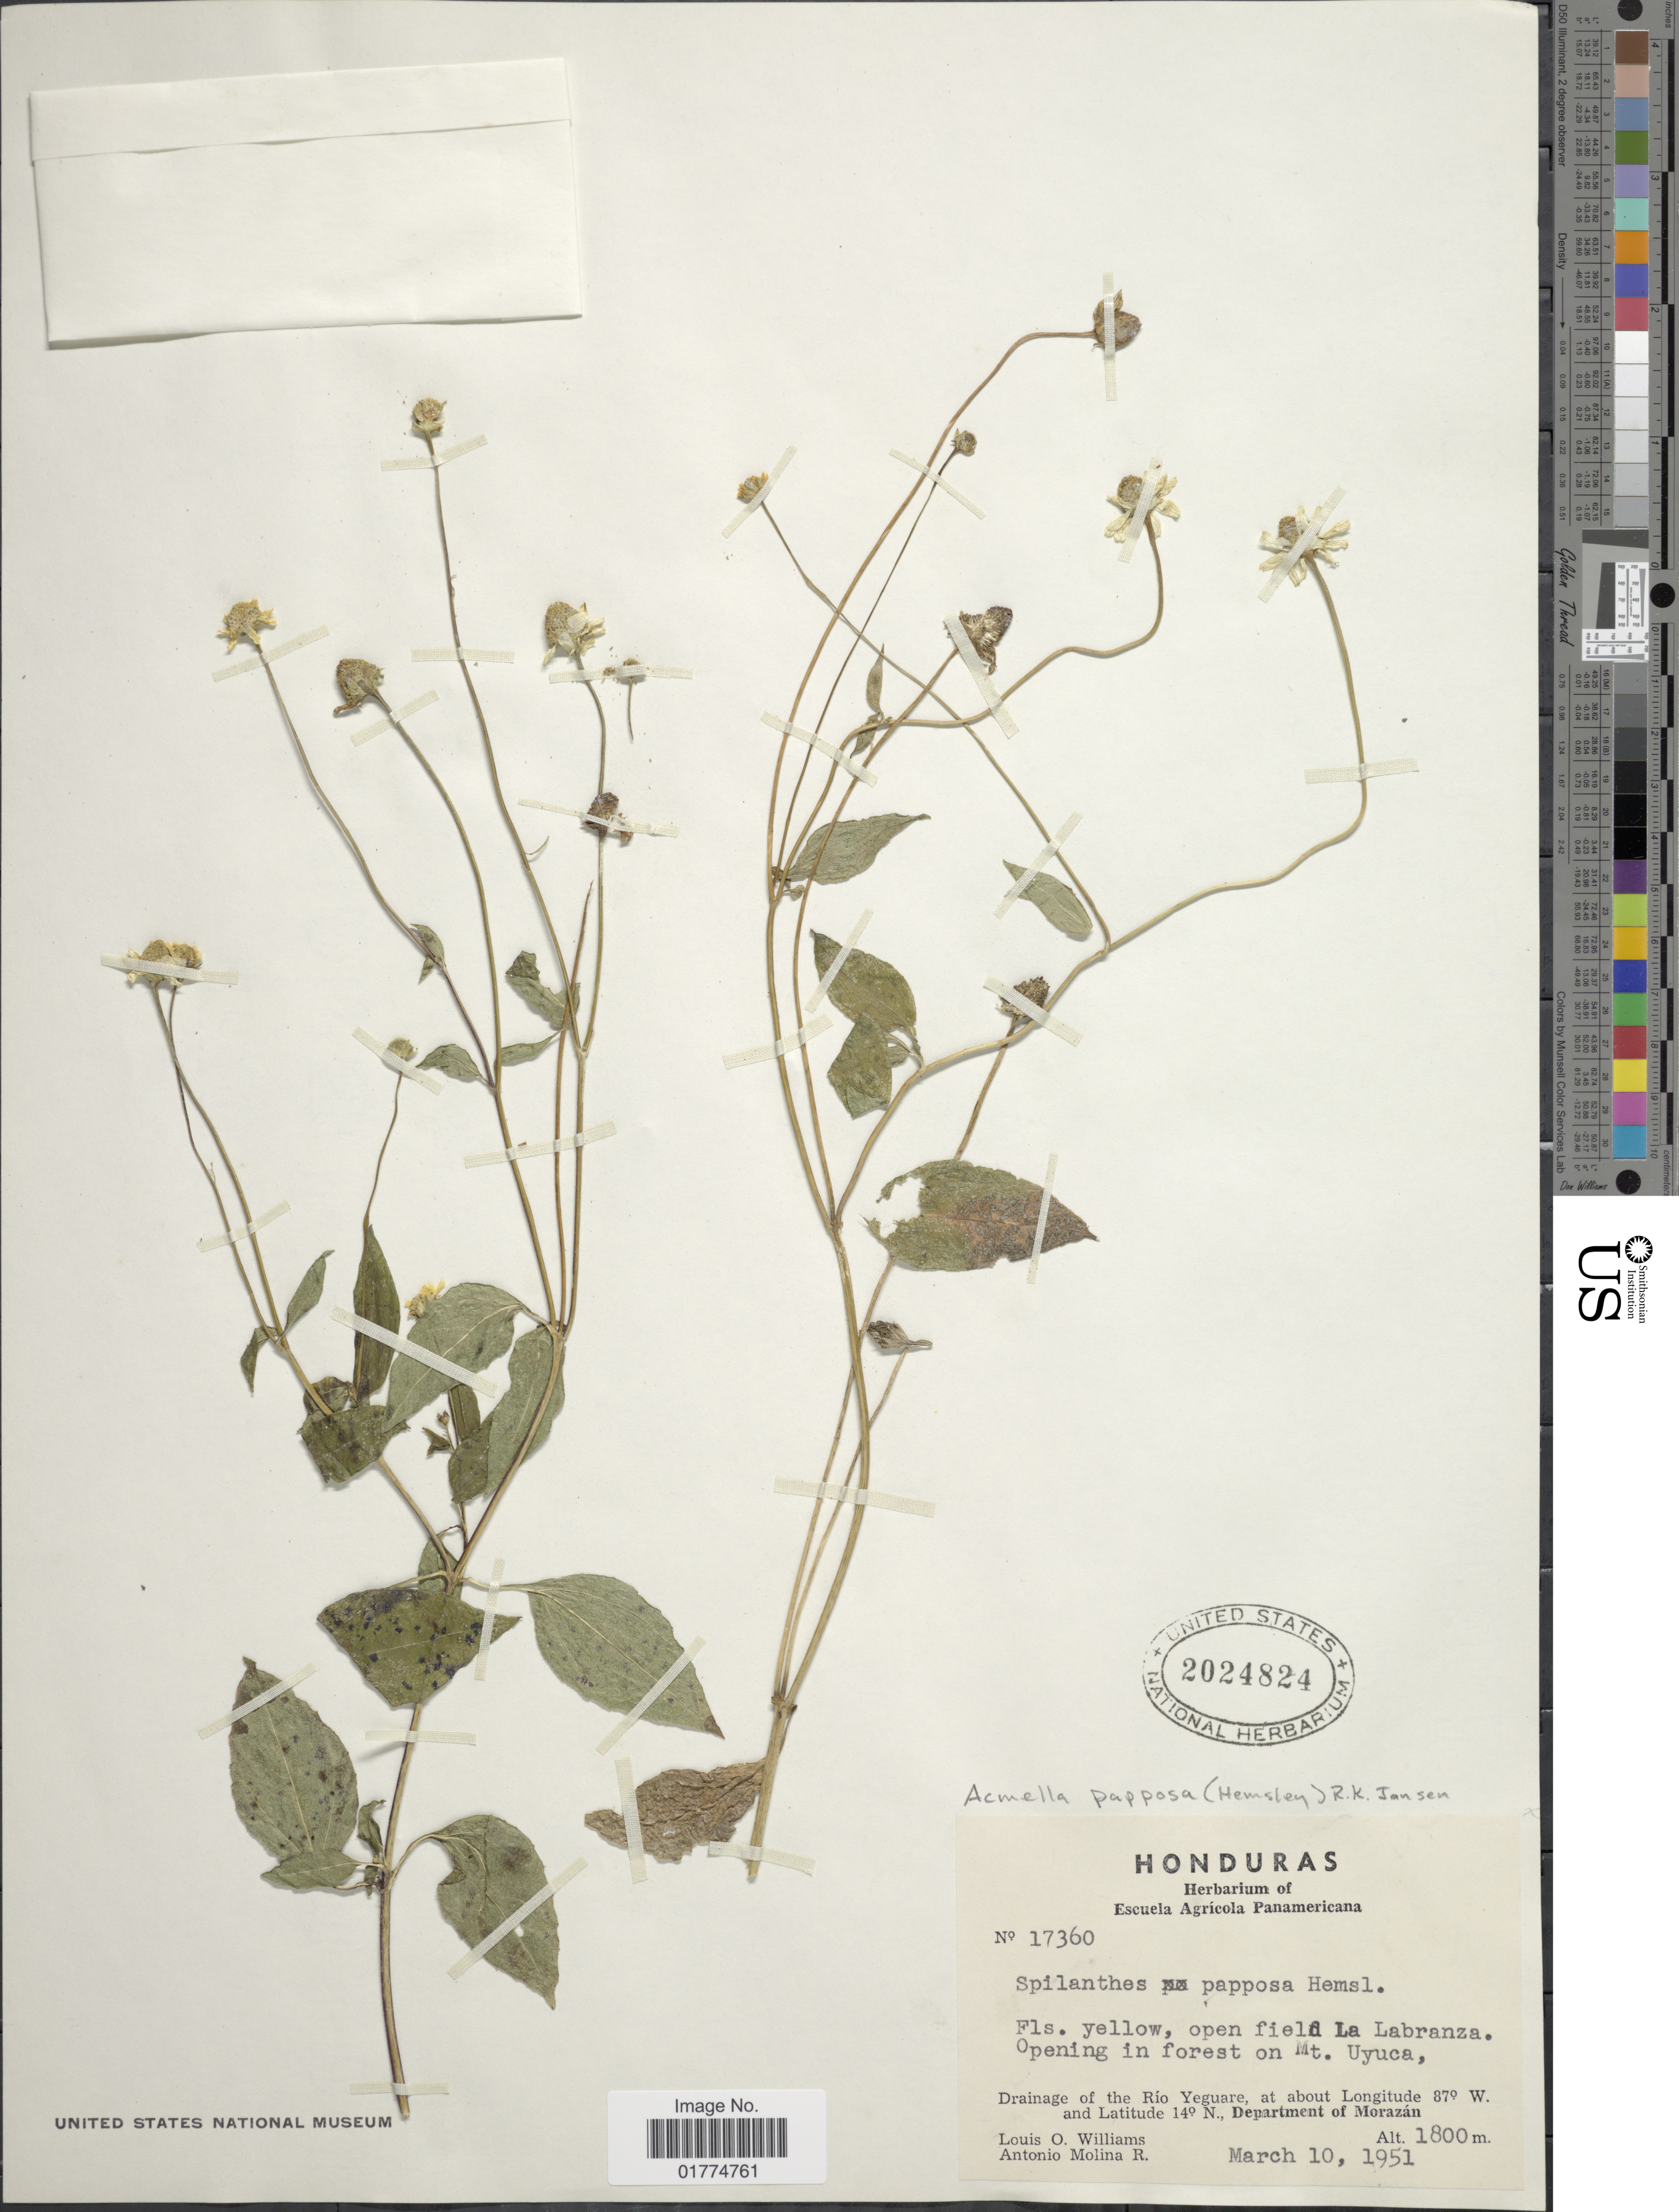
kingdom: Plantae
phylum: Tracheophyta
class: Magnoliopsida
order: Asterales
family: Asteraceae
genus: Acmella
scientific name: Acmella papposa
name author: (Hemsl.) R.K. Jansen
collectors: L. O. Williams & A. Molina R.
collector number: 17360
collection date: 1951-03-10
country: Honduras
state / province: Fco. Morazán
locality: Drainage of the Río Yeguare, Department of Morazán. Opening in forest on Mt. Uyuca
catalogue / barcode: US 2024824